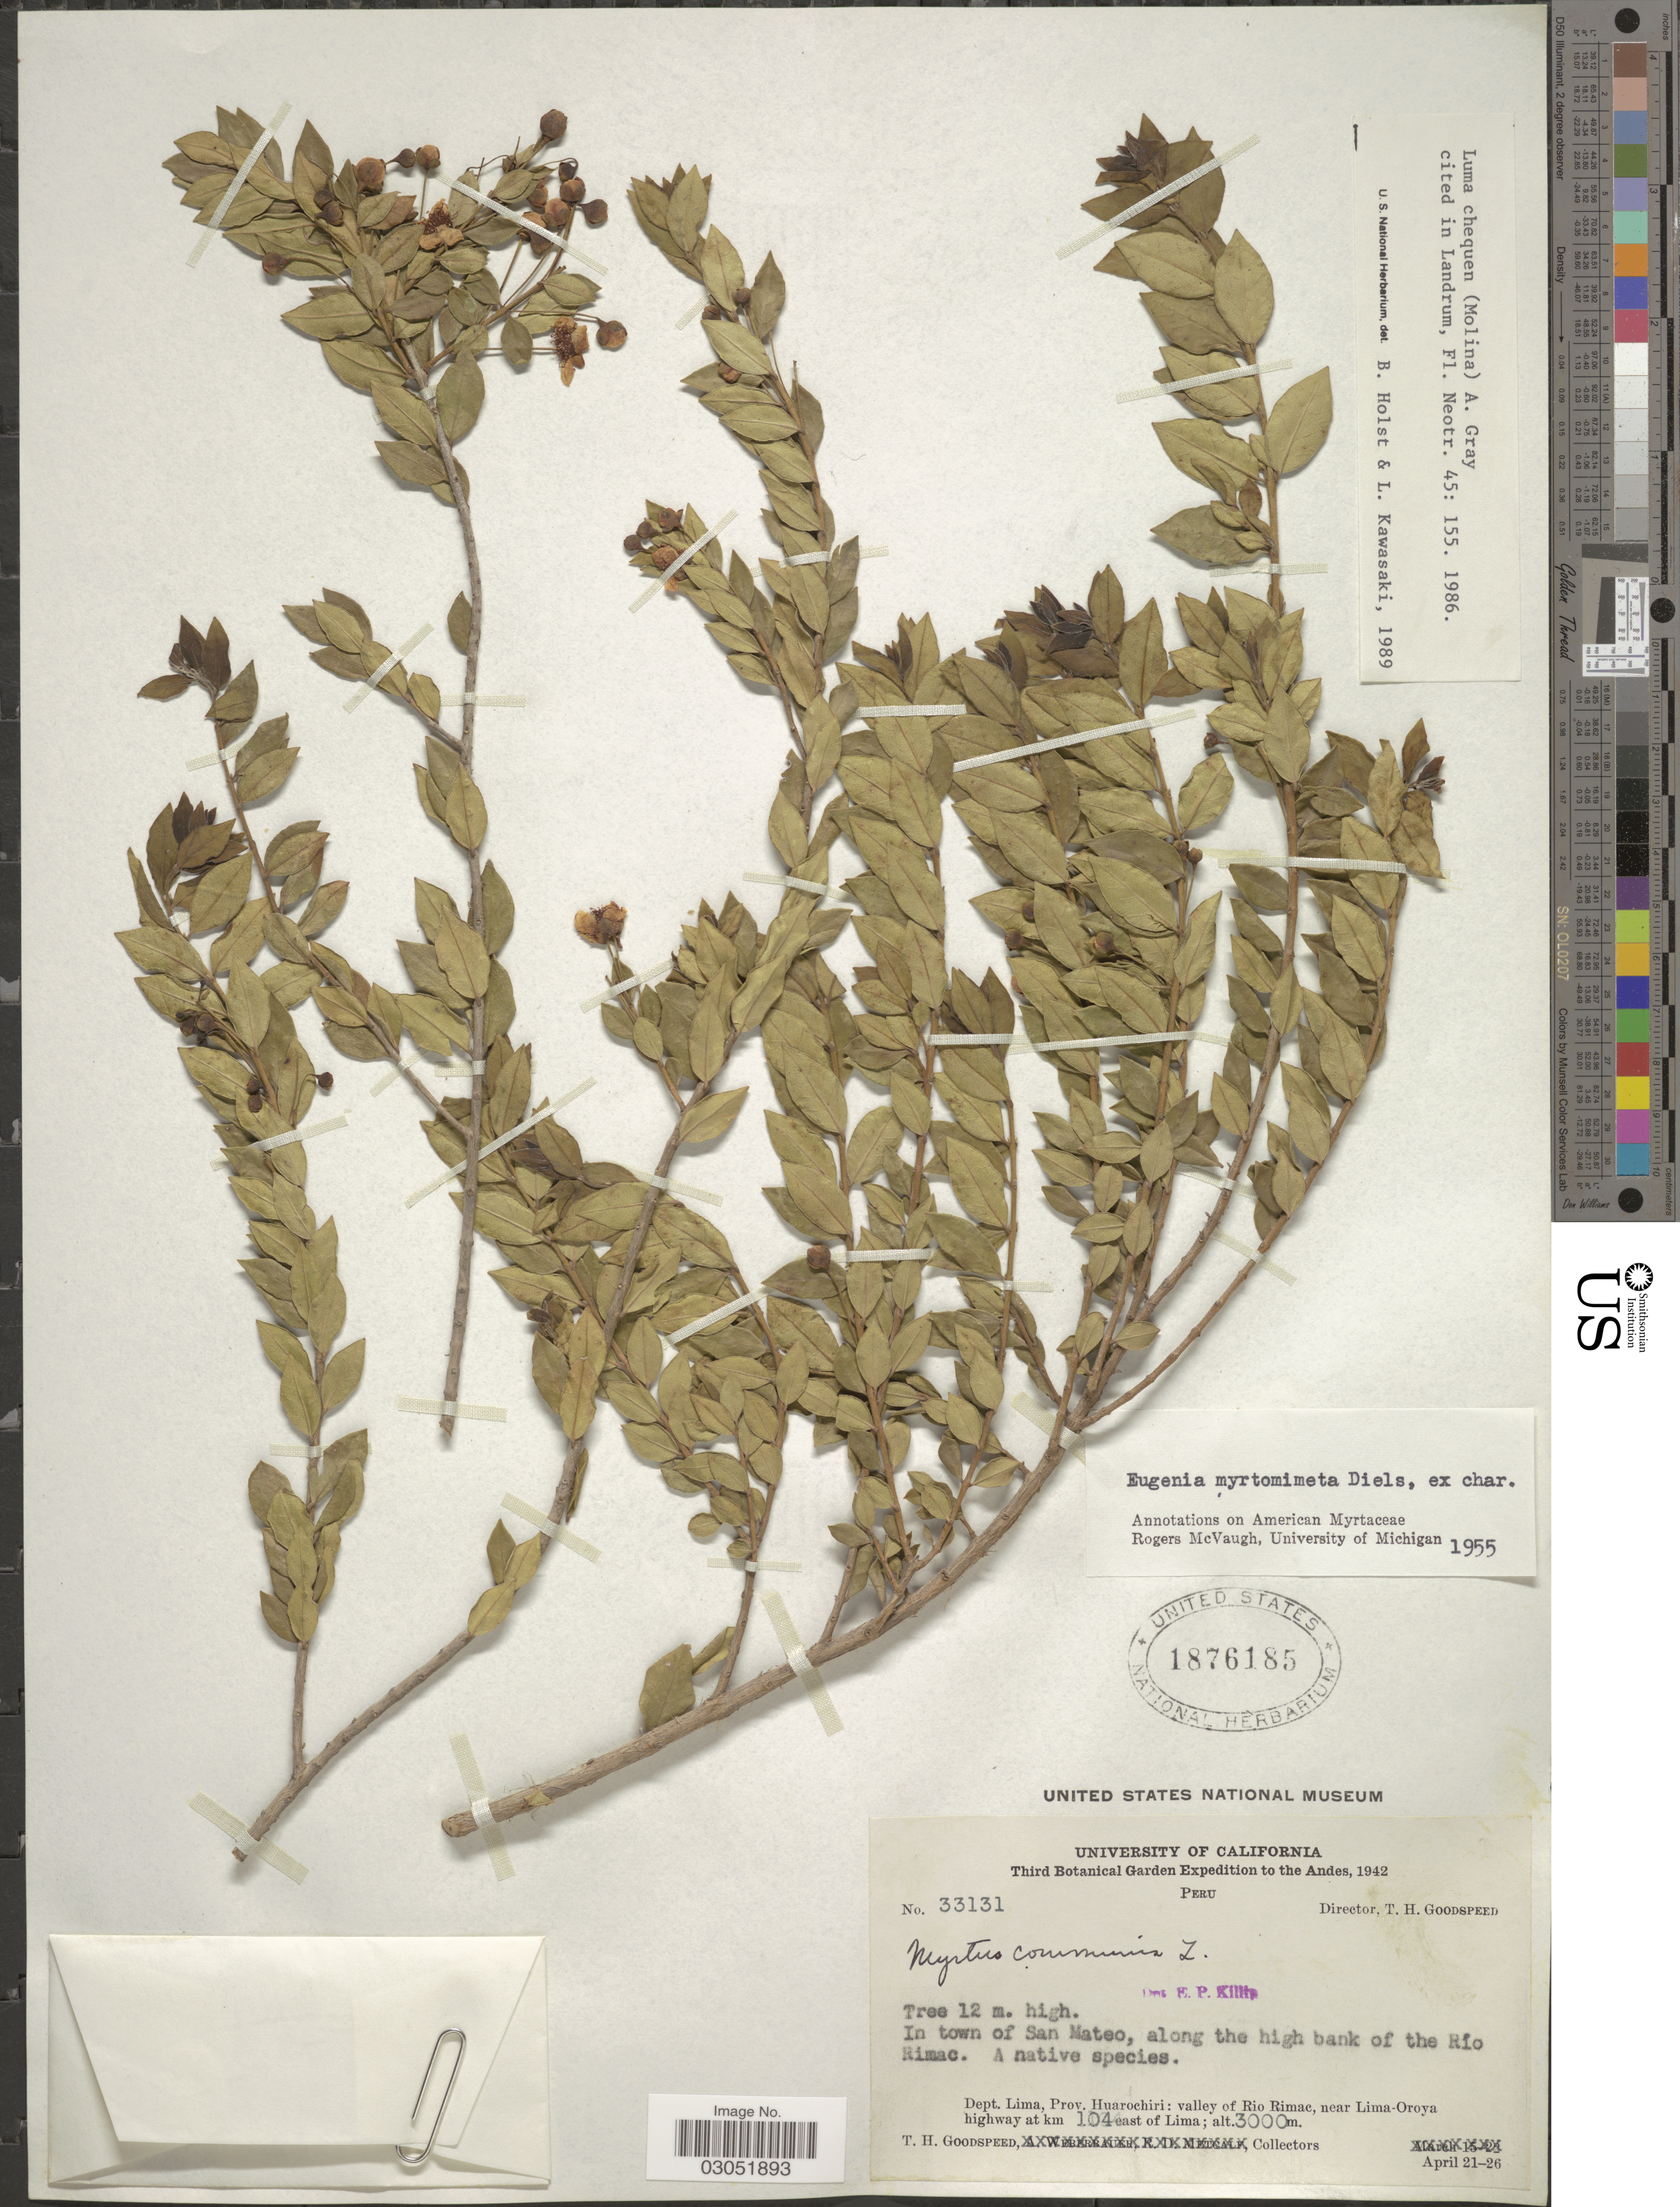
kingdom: Plantae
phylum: Tracheophyta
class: Magnoliopsida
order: Myrtales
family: Myrtaceae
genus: Luma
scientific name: Luma chequen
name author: (Molina) A. Gray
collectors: T. Goodspeed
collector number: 33131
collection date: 1942-04-21/1942-04-26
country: Peru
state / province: Lima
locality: Andes. In town of San Mateo, along the high bank of the Río Rimac. Dept. Lima, Prov. Huarochiri: valley of Rio Rimac, near Lima-Oroya highway at km 104 east of Lima.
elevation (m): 3000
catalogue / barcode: US 1876185